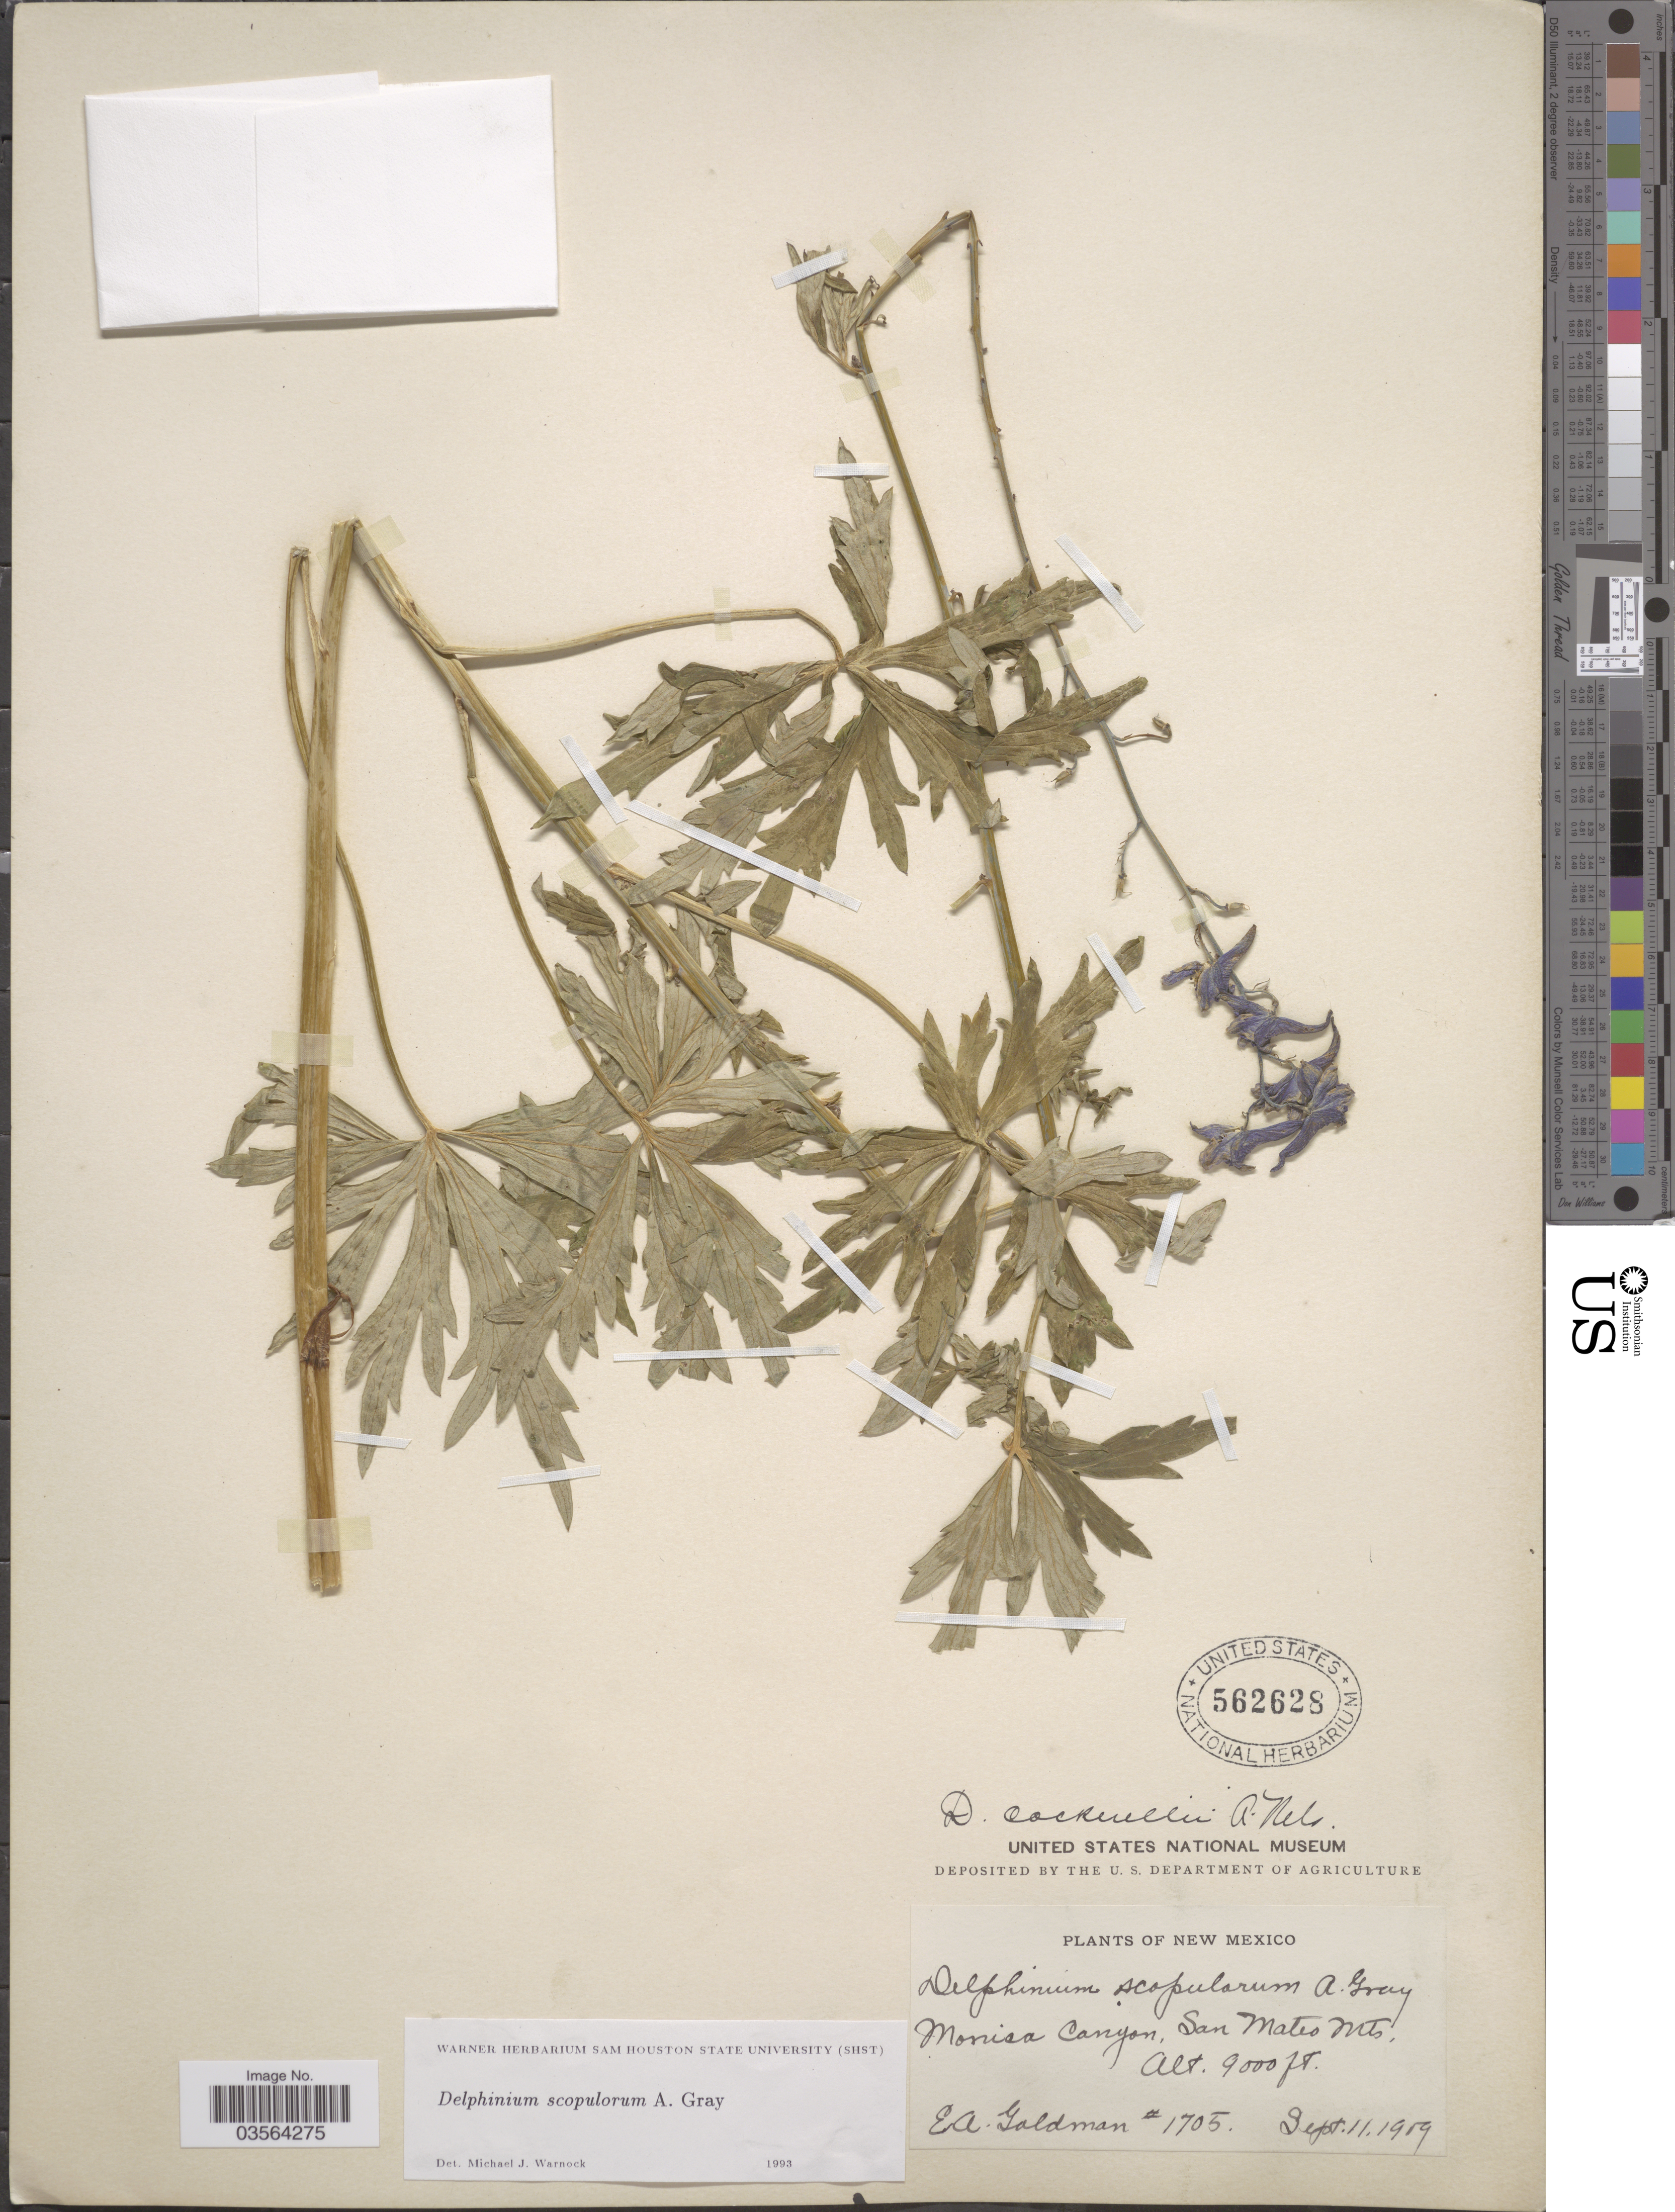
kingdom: Plantae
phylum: Tracheophyta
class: Magnoliopsida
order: Ranunculales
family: Ranunculaceae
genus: Delphinium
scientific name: Delphinium scopulorum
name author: A. Gray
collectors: E. A. Goldman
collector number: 1705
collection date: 1959-09-11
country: United States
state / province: New Mexico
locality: Monica Canyon, San Mateo Mts.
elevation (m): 2743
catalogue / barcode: US 562628